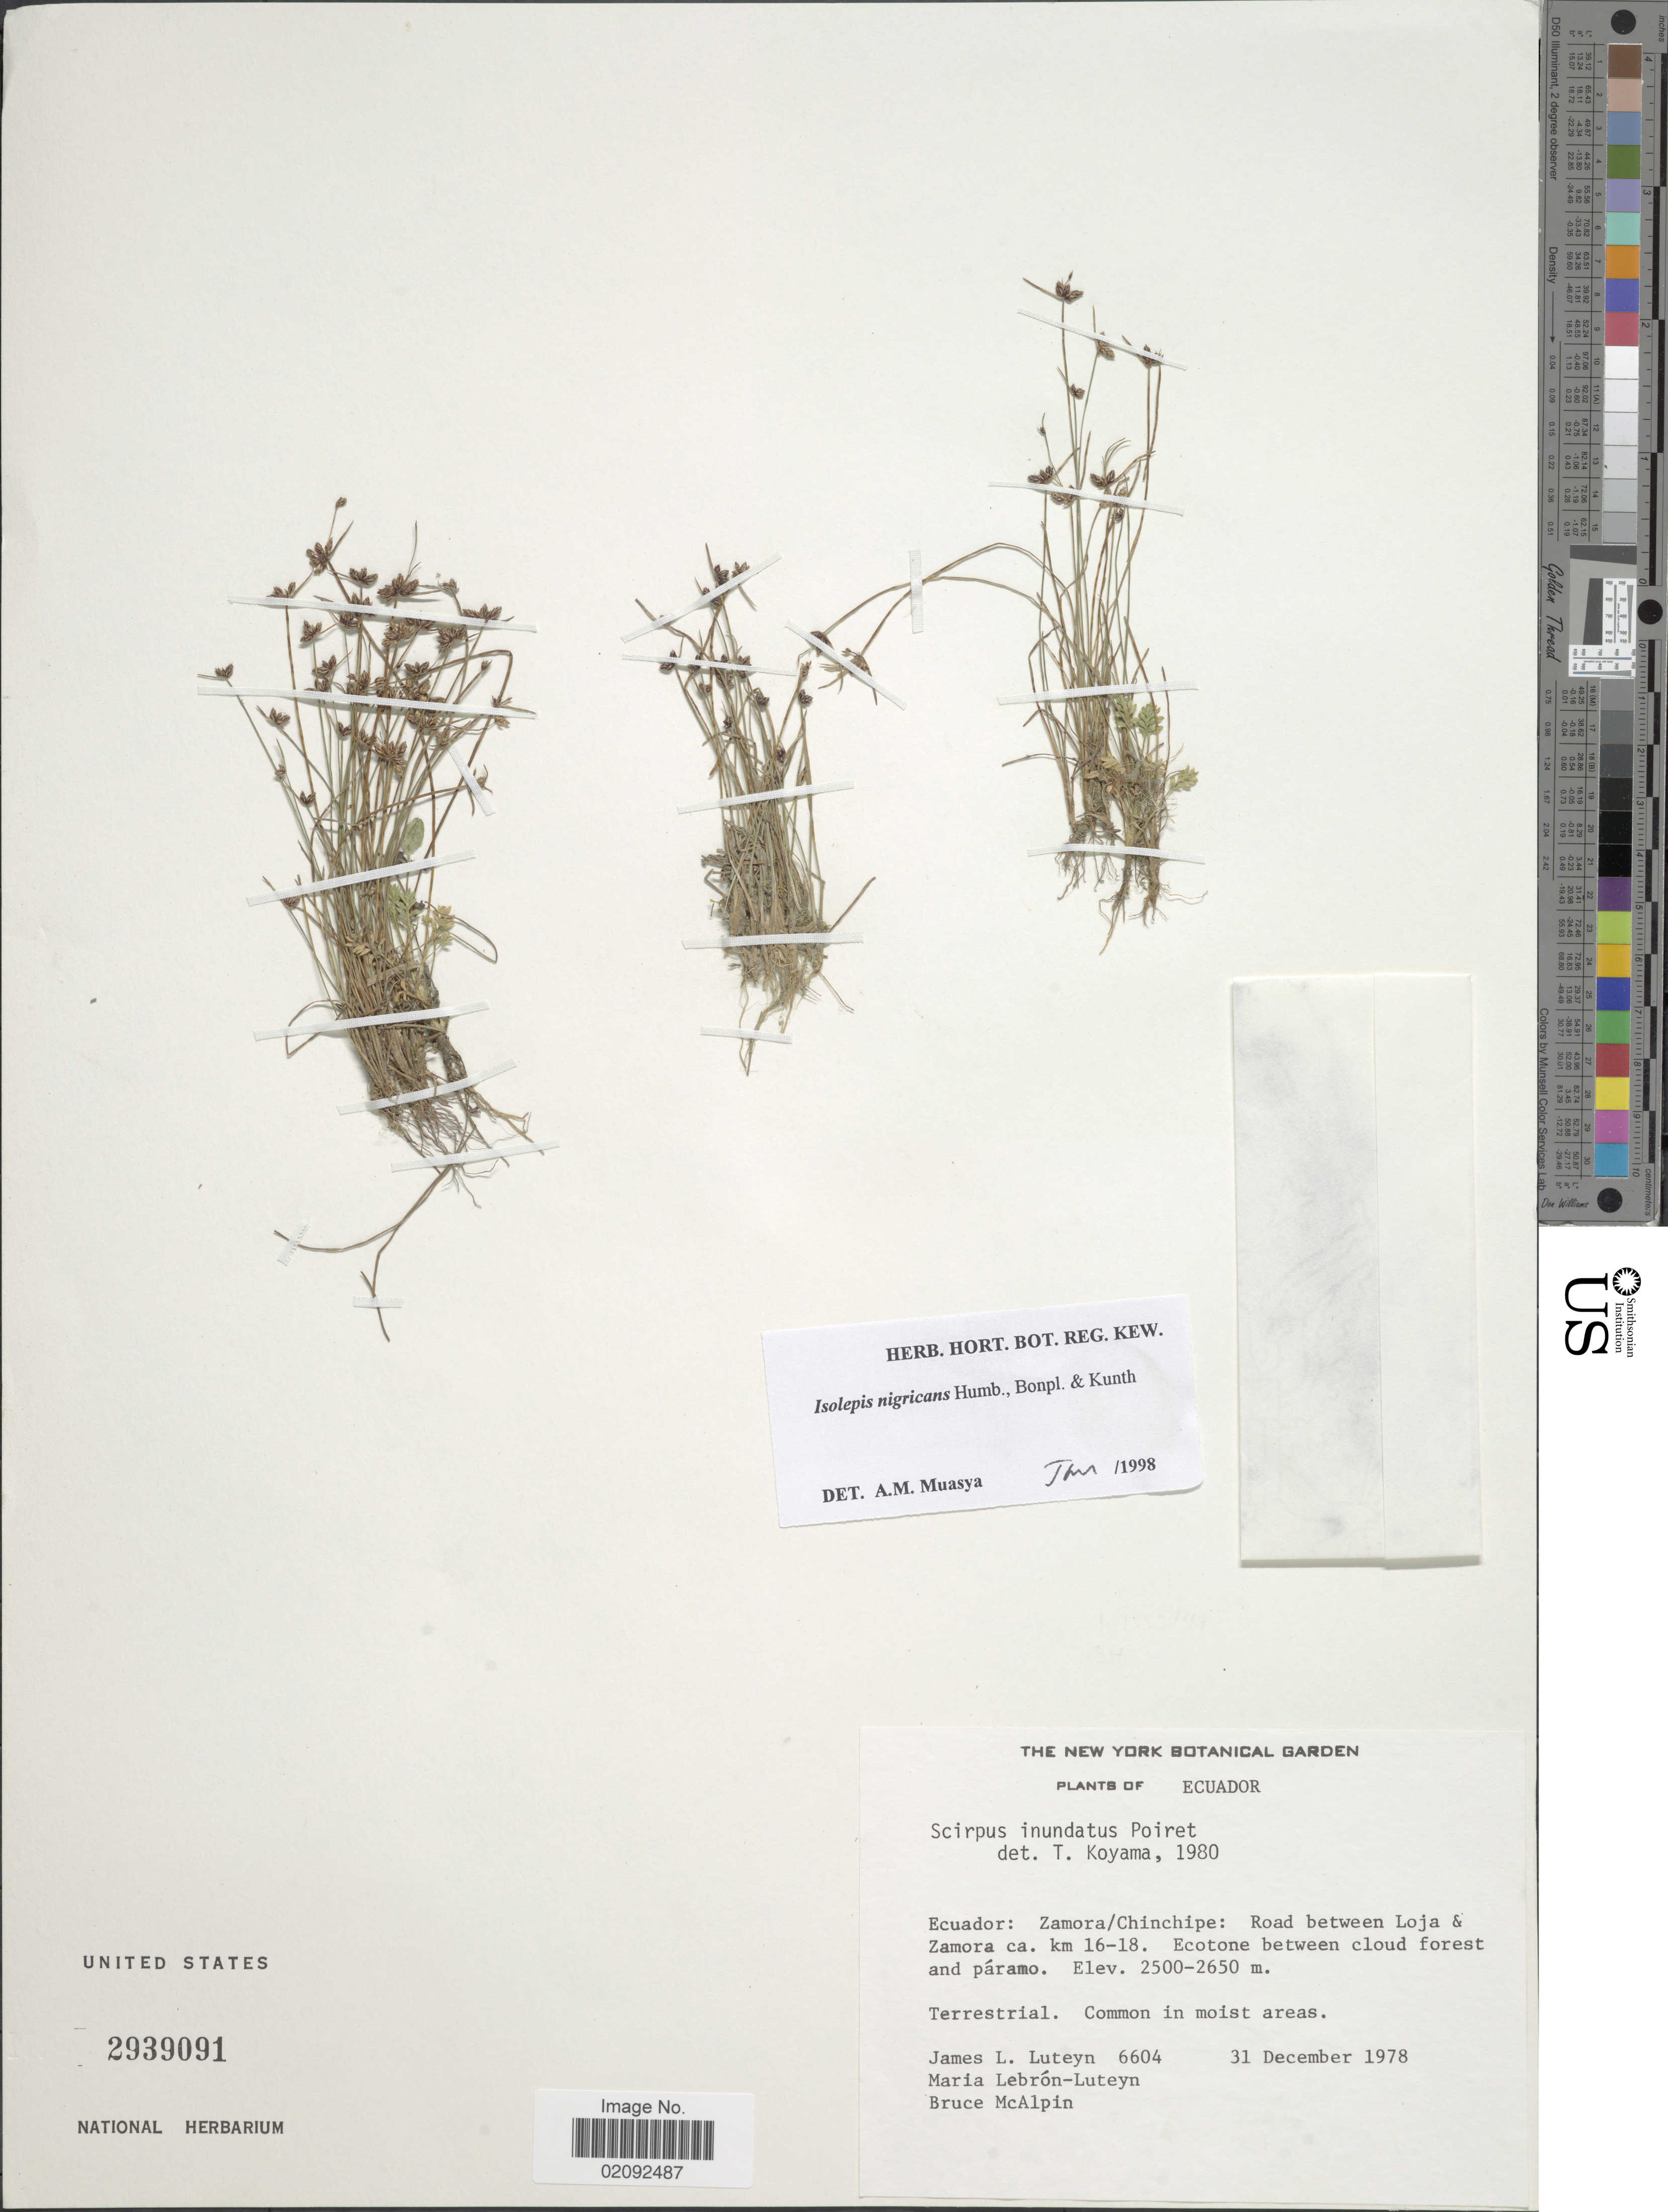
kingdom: Plantae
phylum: Tracheophyta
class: Liliopsida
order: Poales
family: Cyperaceae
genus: Isolepis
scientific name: Isolepis nigricans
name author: Kunth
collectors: J. L. Luteyn, M. L. Lebrón-Luteyn & B. McAlpin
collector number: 6604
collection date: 1978-12-31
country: Ecuador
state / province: Zamora-Chinchipe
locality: Road between Loja & Zamora ca. km 16-18, Ecotone between cloud forest and paramo.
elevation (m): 2500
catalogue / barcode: US 2939091